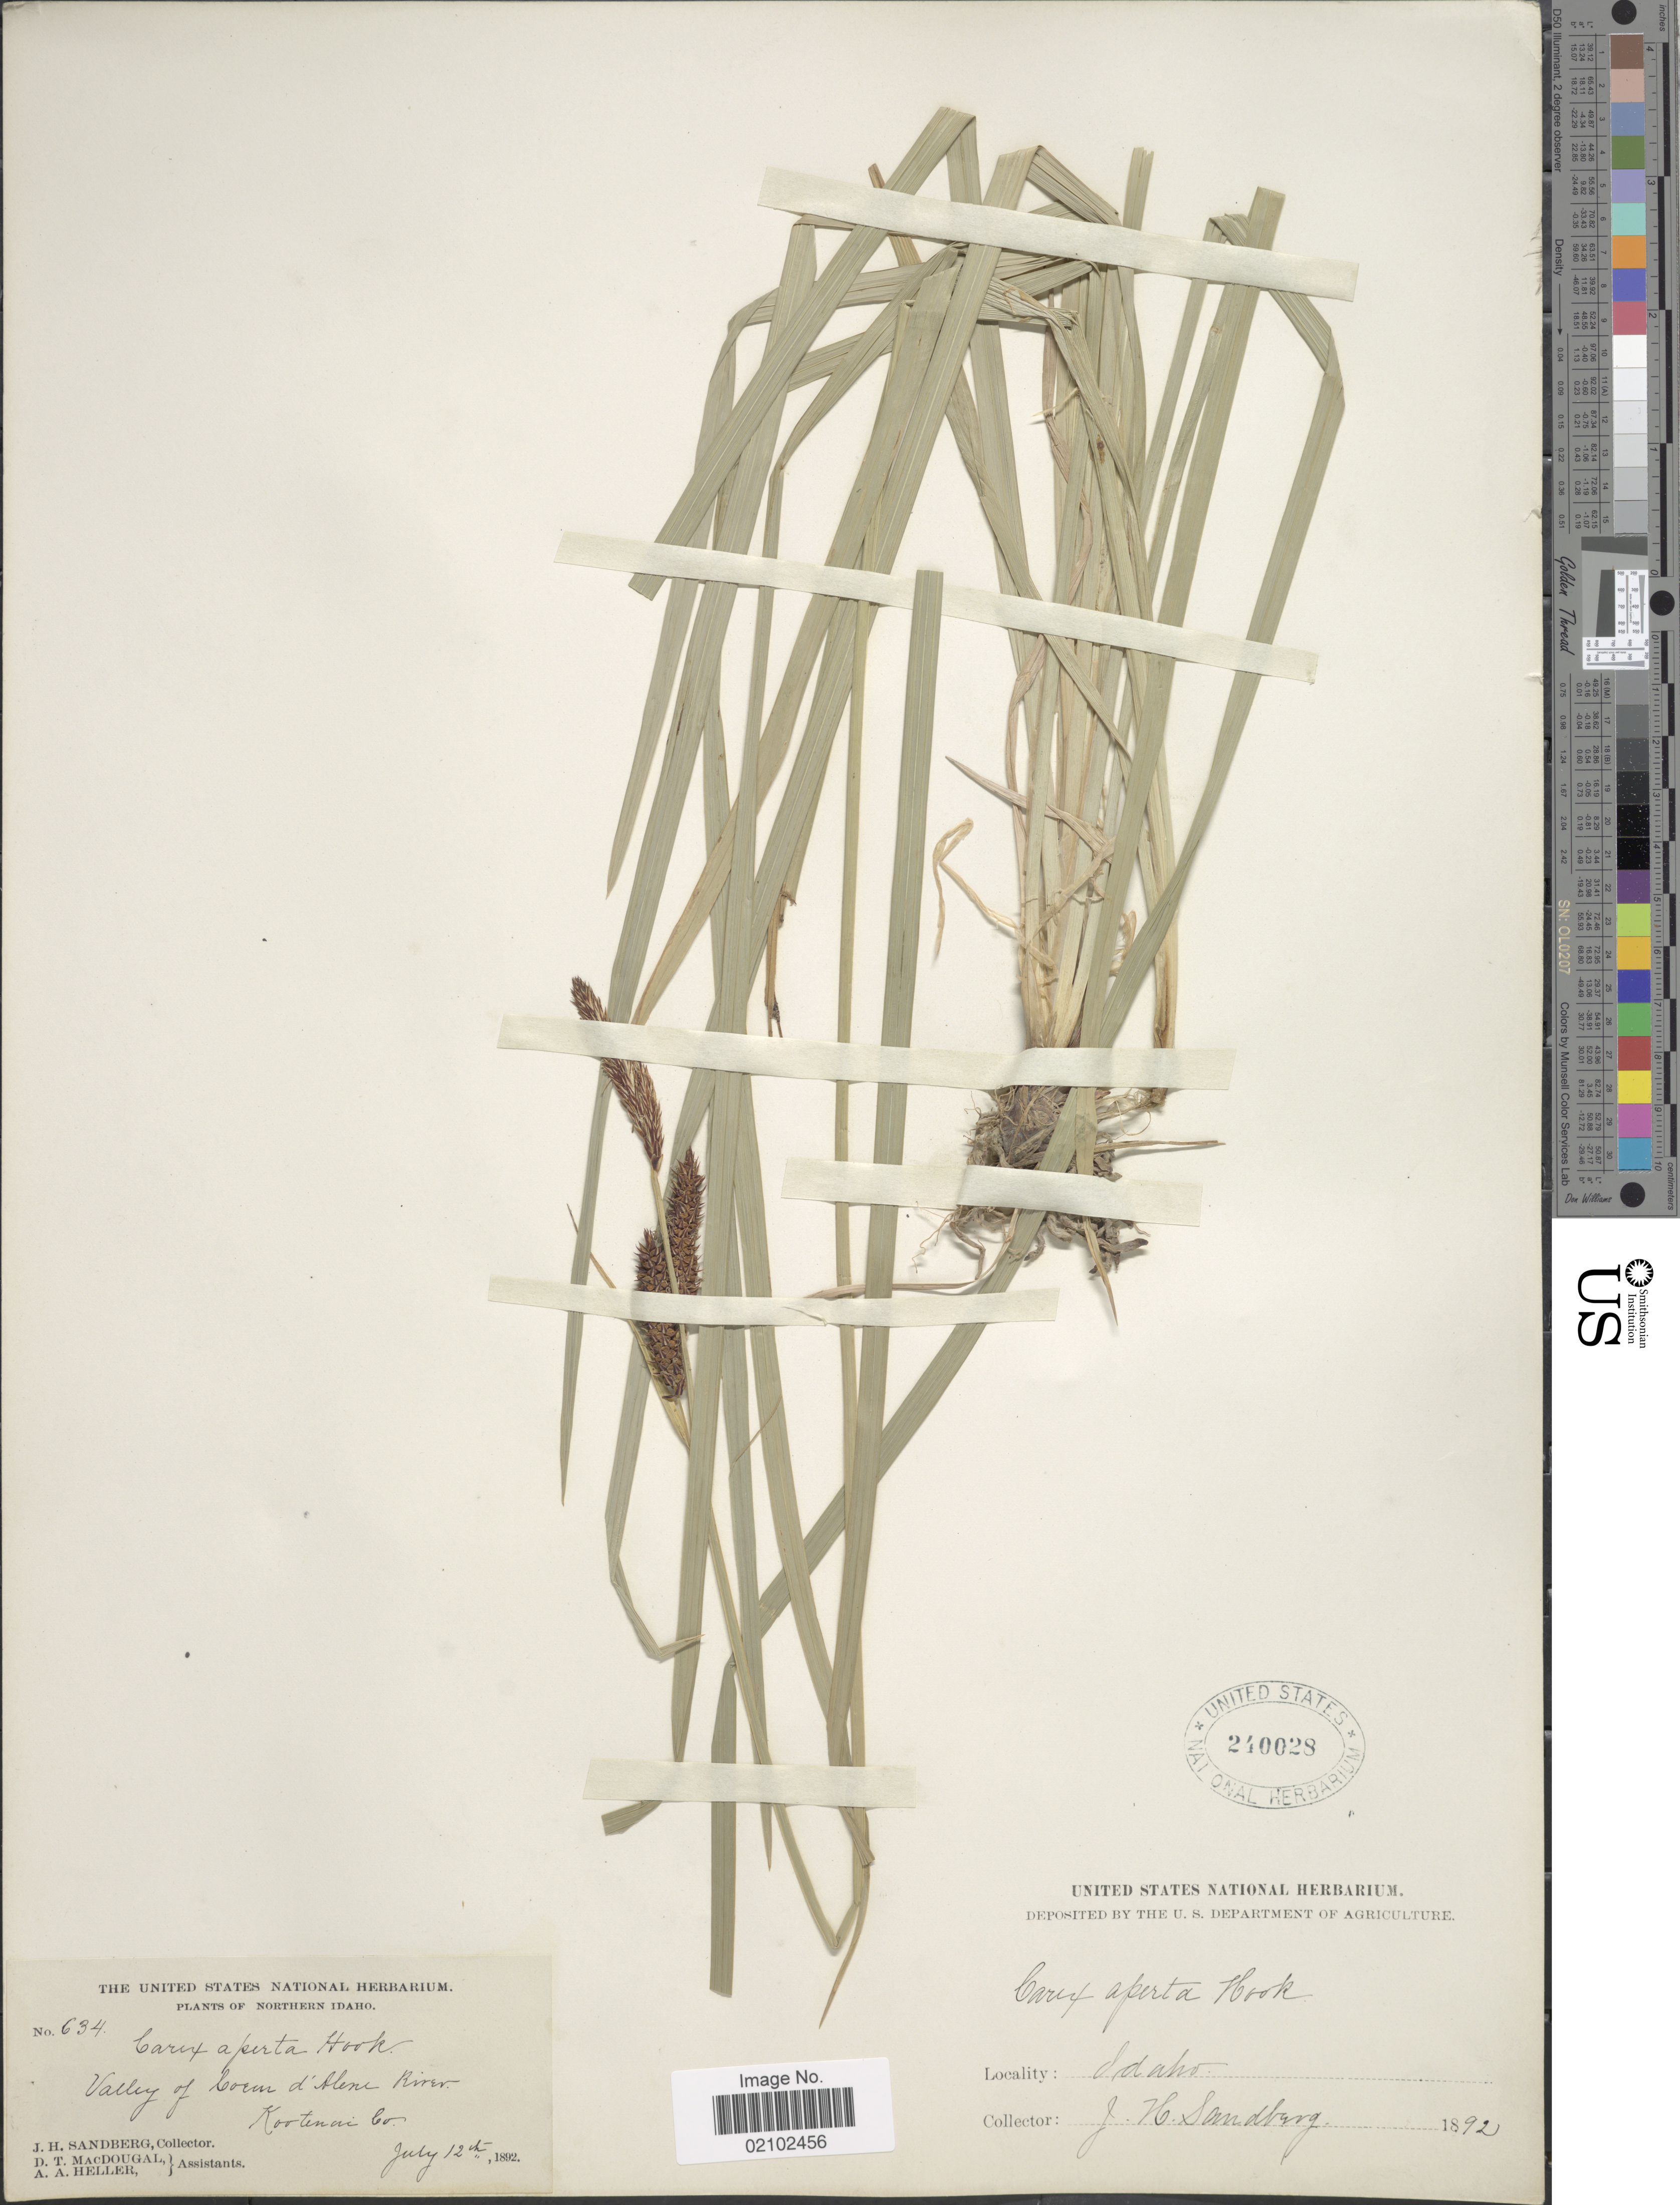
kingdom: Plantae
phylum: Tracheophyta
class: Liliopsida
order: Poales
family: Cyperaceae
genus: Carex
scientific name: Carex aperta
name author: Boott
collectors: J. H. Sandberg, D. T. MacDougal & A. A. Heller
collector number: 634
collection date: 1892-07-12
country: United States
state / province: Idaho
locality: Northern Idaho, Valley of Coeur d'Alene River, Kootenai Co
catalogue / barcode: US 240028